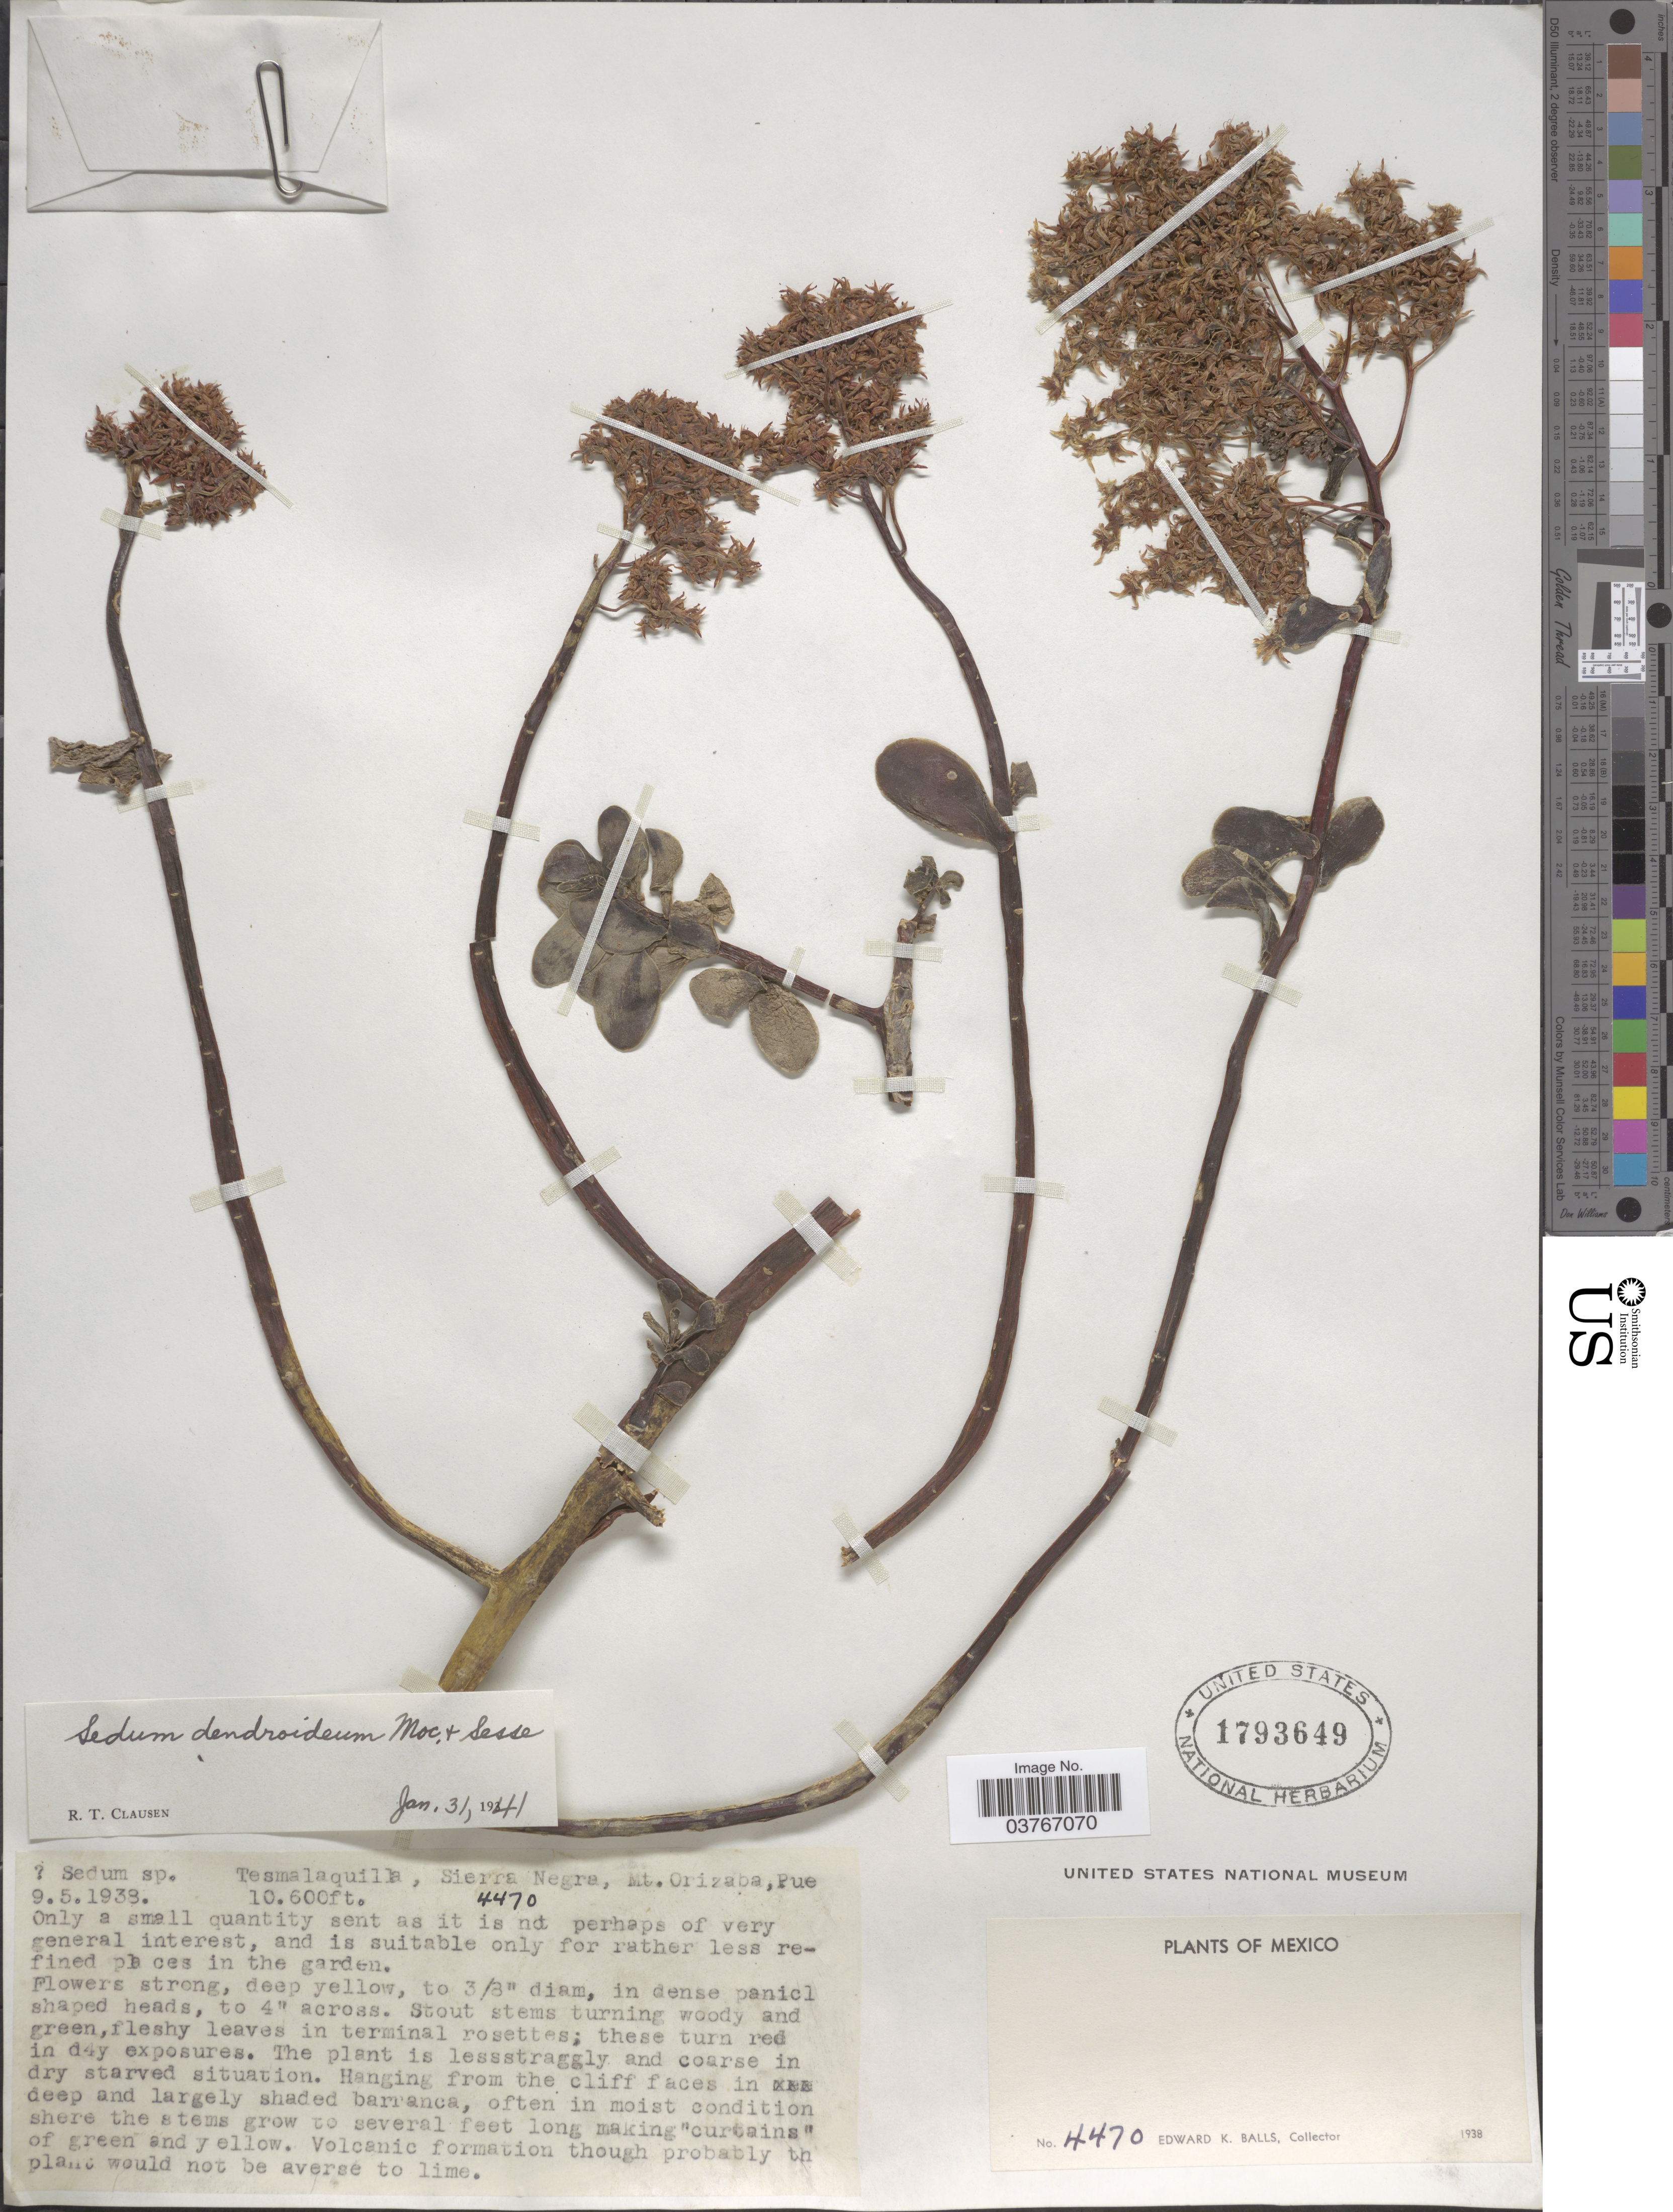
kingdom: Plantae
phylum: Tracheophyta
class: Magnoliopsida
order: Saxifragales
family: Crassulaceae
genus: Sedum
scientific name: Sedum dendroideum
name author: Moc. & Sessé ex DC.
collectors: E. K. Balls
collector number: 4470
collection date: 1938-05-09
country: Mexico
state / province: Puebla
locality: Tesmalaquila, Sierra Negra, Mt. Orizaba.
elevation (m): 3231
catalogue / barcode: US 1793649